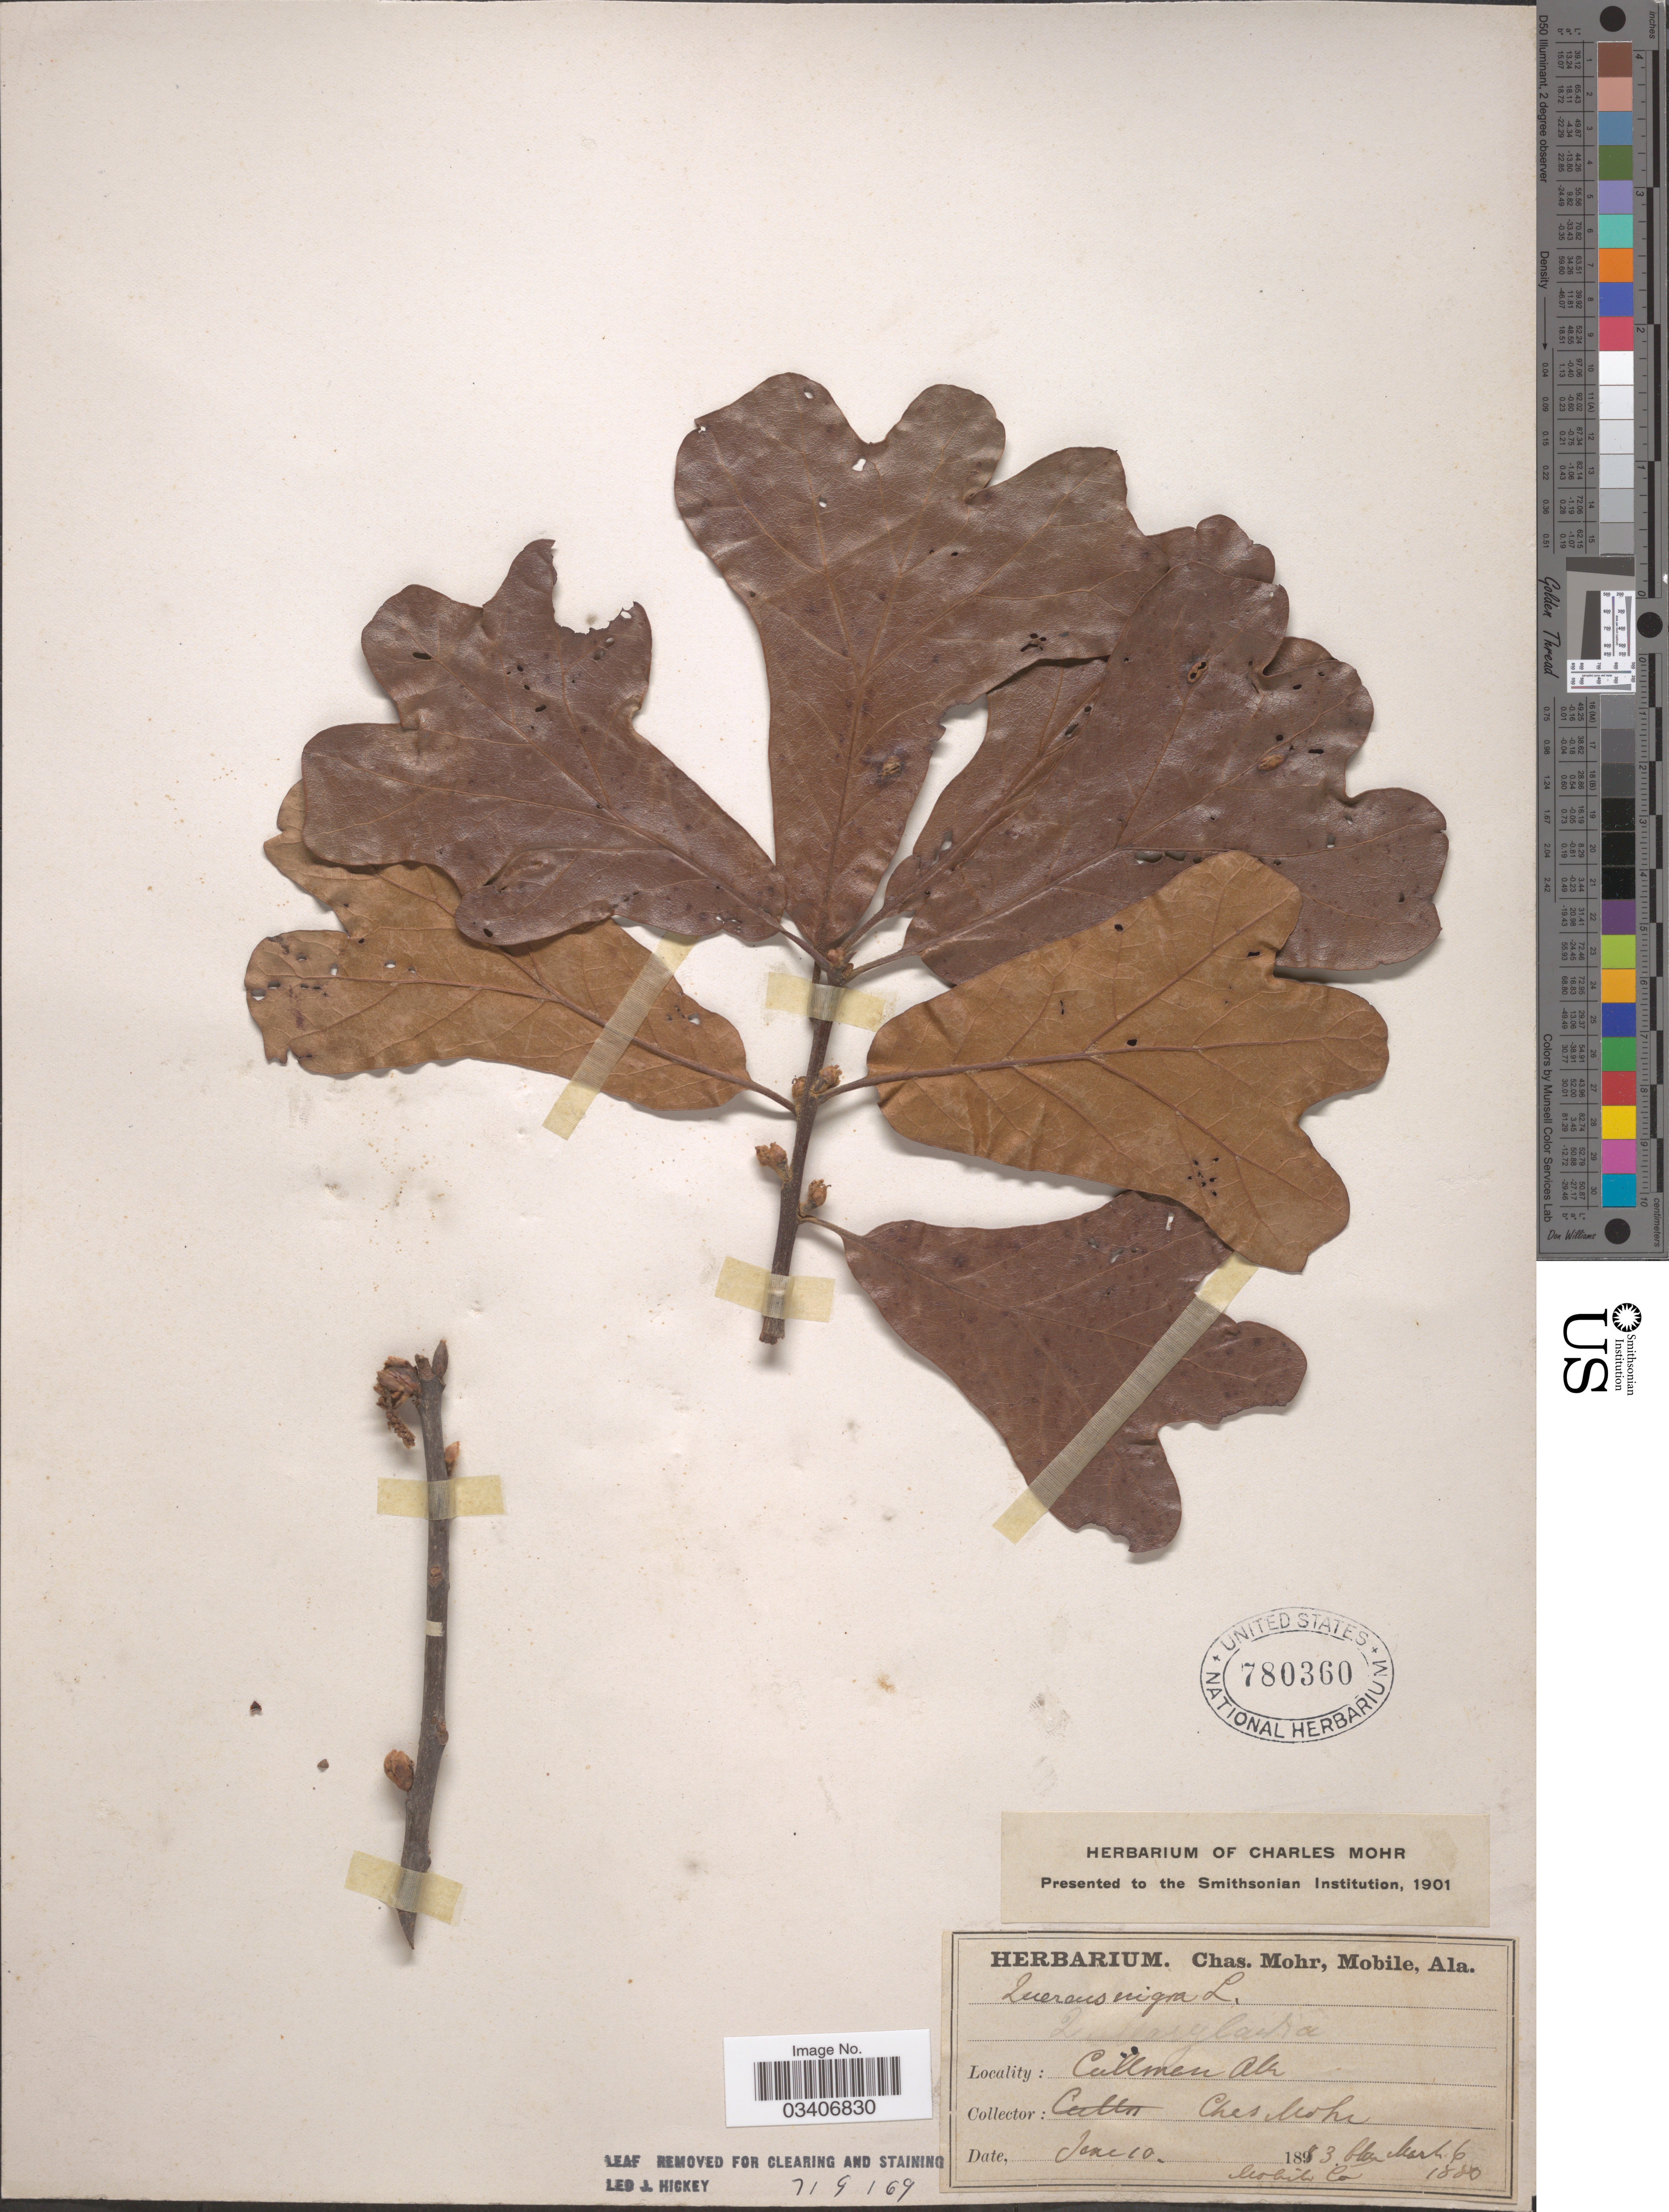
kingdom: Plantae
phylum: Tracheophyta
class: Magnoliopsida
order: Fagales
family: Fagaceae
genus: Quercus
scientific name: Quercus marilandica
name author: (L.) Münchh.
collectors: Mohr, C. T. (herbarium)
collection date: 1883-06-10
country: United States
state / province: Alabama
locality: Cullman. Mobile Co.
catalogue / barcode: US 780360